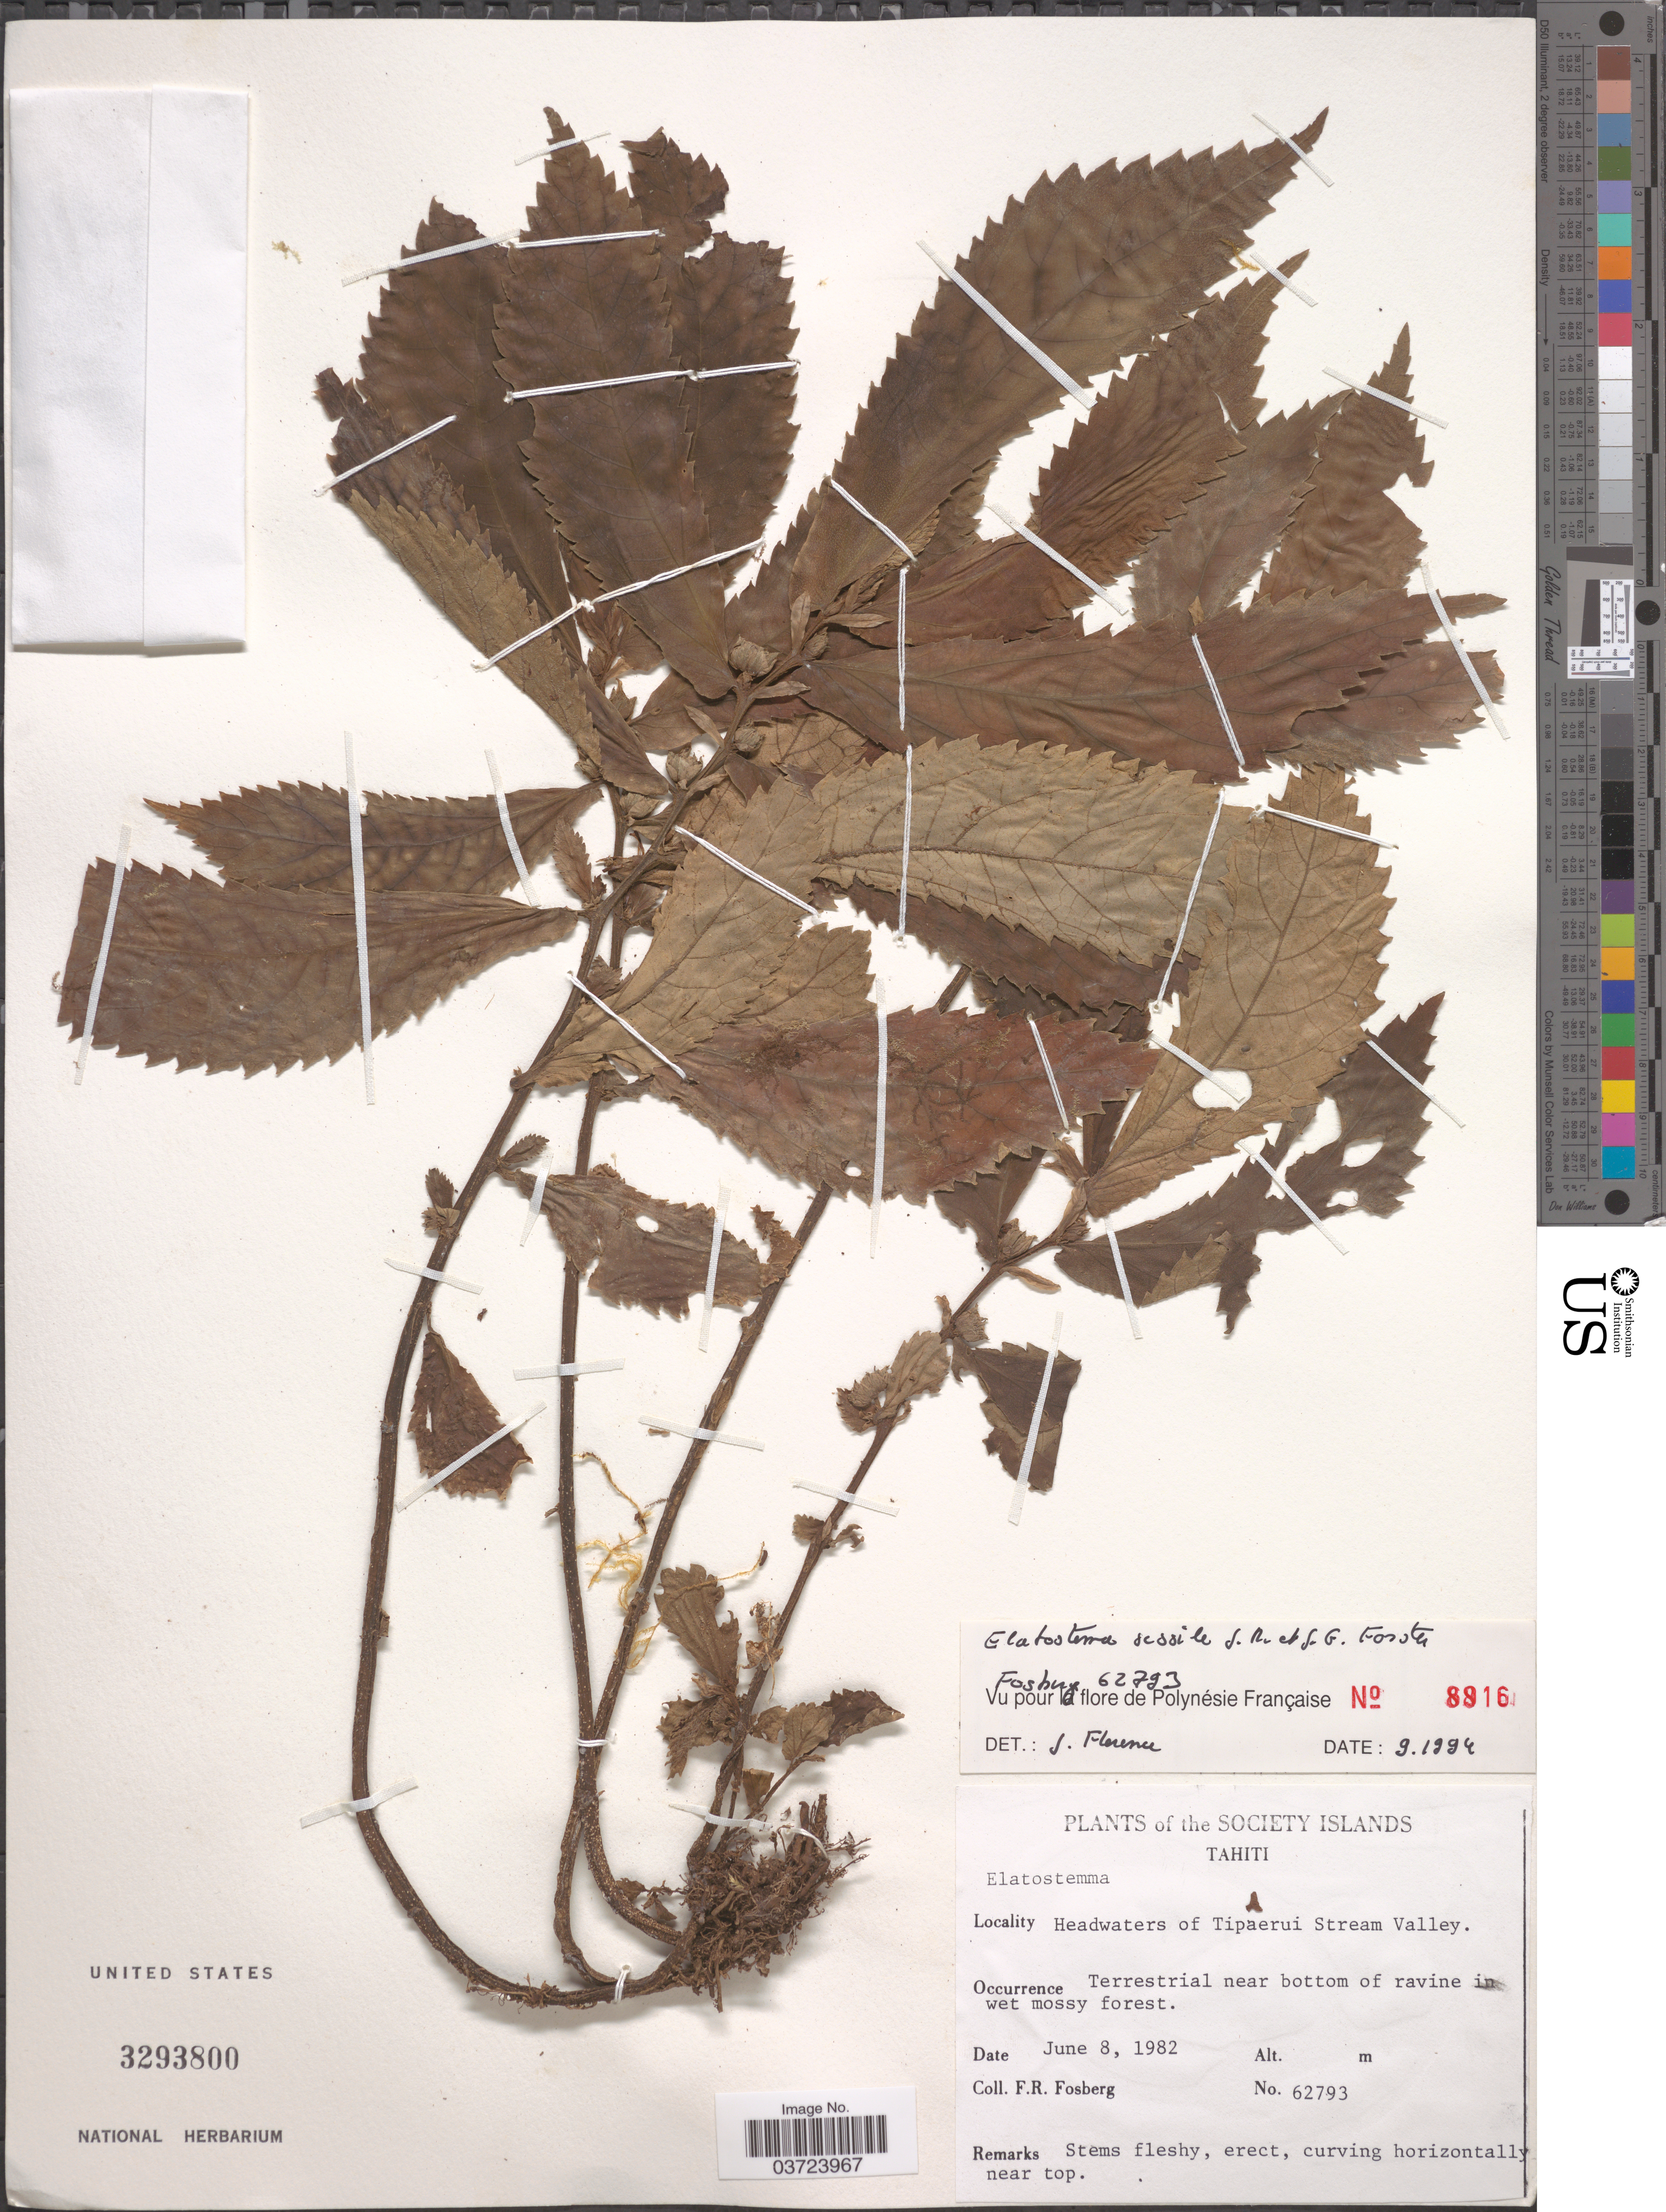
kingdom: Plantae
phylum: Tracheophyta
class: Magnoliopsida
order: Rosales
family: Urticaceae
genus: Elatostema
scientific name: Elatostema sessile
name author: J.R. Forst. & G. Forst.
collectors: F. R. Fosberg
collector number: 62793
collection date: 1982-06-08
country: French Polynesia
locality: Society Islands. Tahiti. Headwaters of Tipaerui Stream Valley. Terrestrial near bottom of ravine in wet mossy forest.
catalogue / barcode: US 3293800